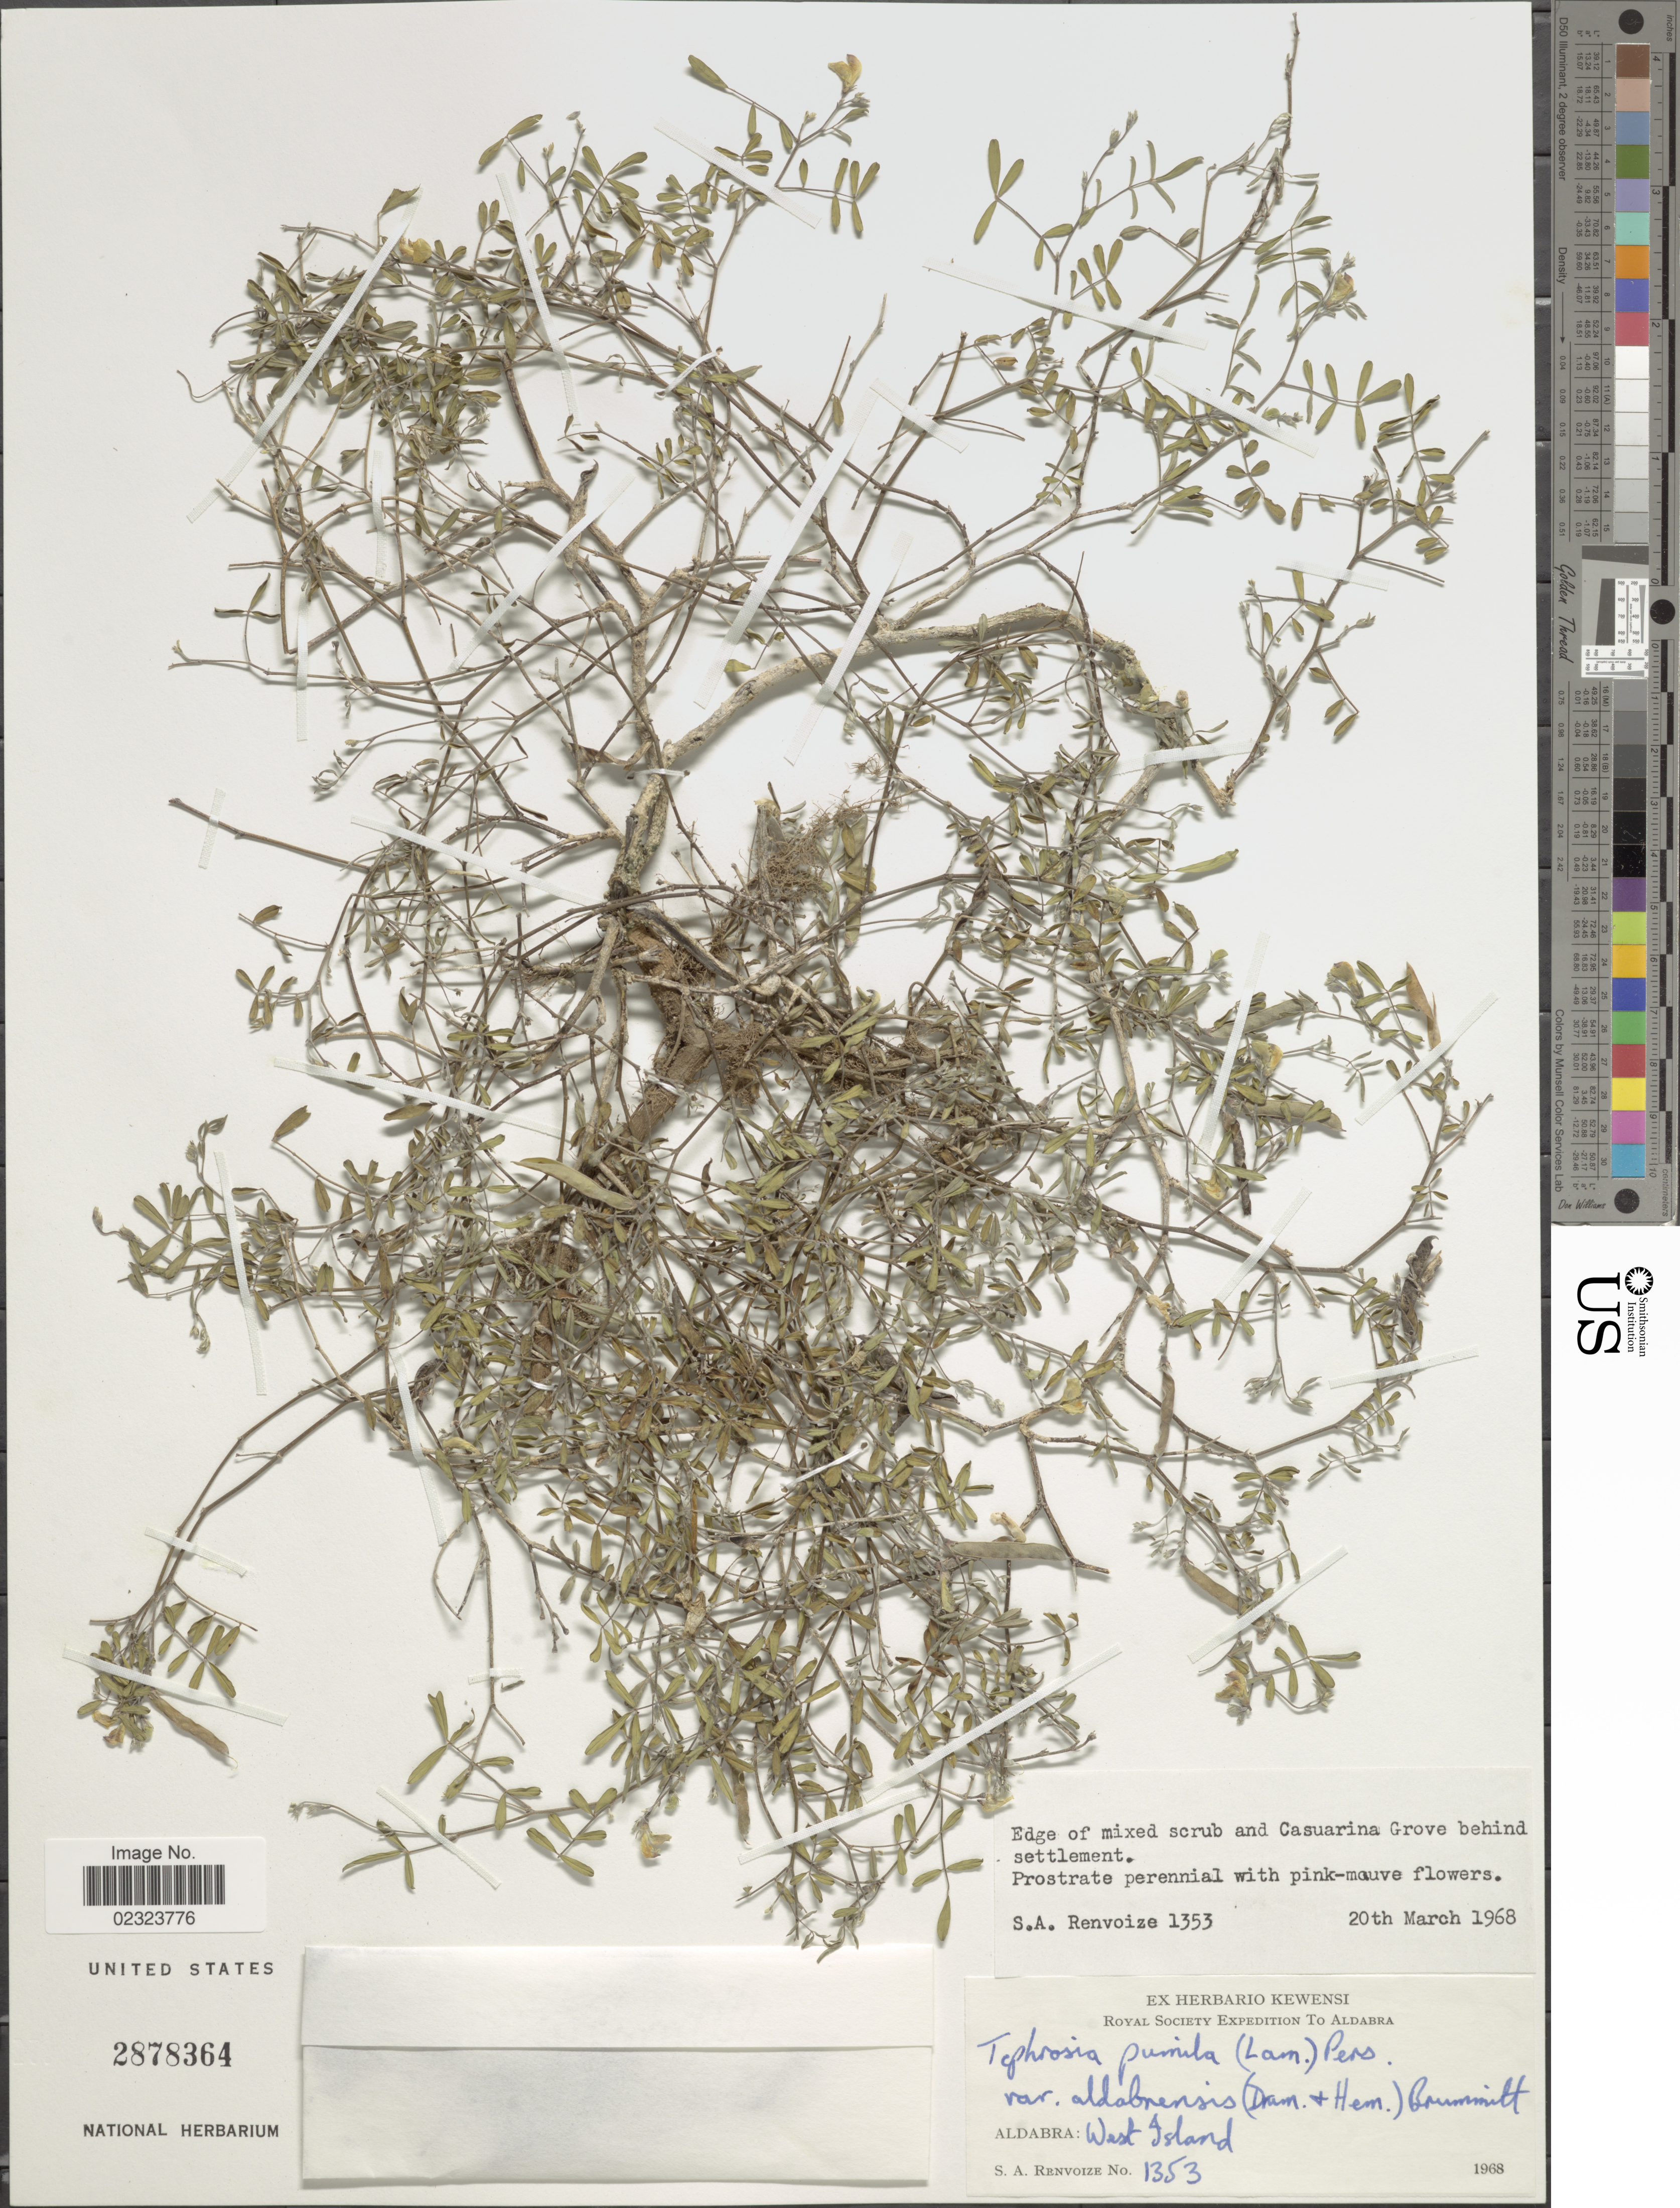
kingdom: Plantae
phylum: Tracheophyta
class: Magnoliopsida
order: Fabales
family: Fabaceae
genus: Tephrosia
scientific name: Tephrosia pumila var. aldabrensis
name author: (J.R. Drumm. & Hemsl.) Brummitt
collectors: S. A. Renvoize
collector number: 1353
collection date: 1968-03-20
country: Seychelles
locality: Aldabara: West Island, edge of mixed scrub and Casuarina Grove behind settlement.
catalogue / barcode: US 2878364